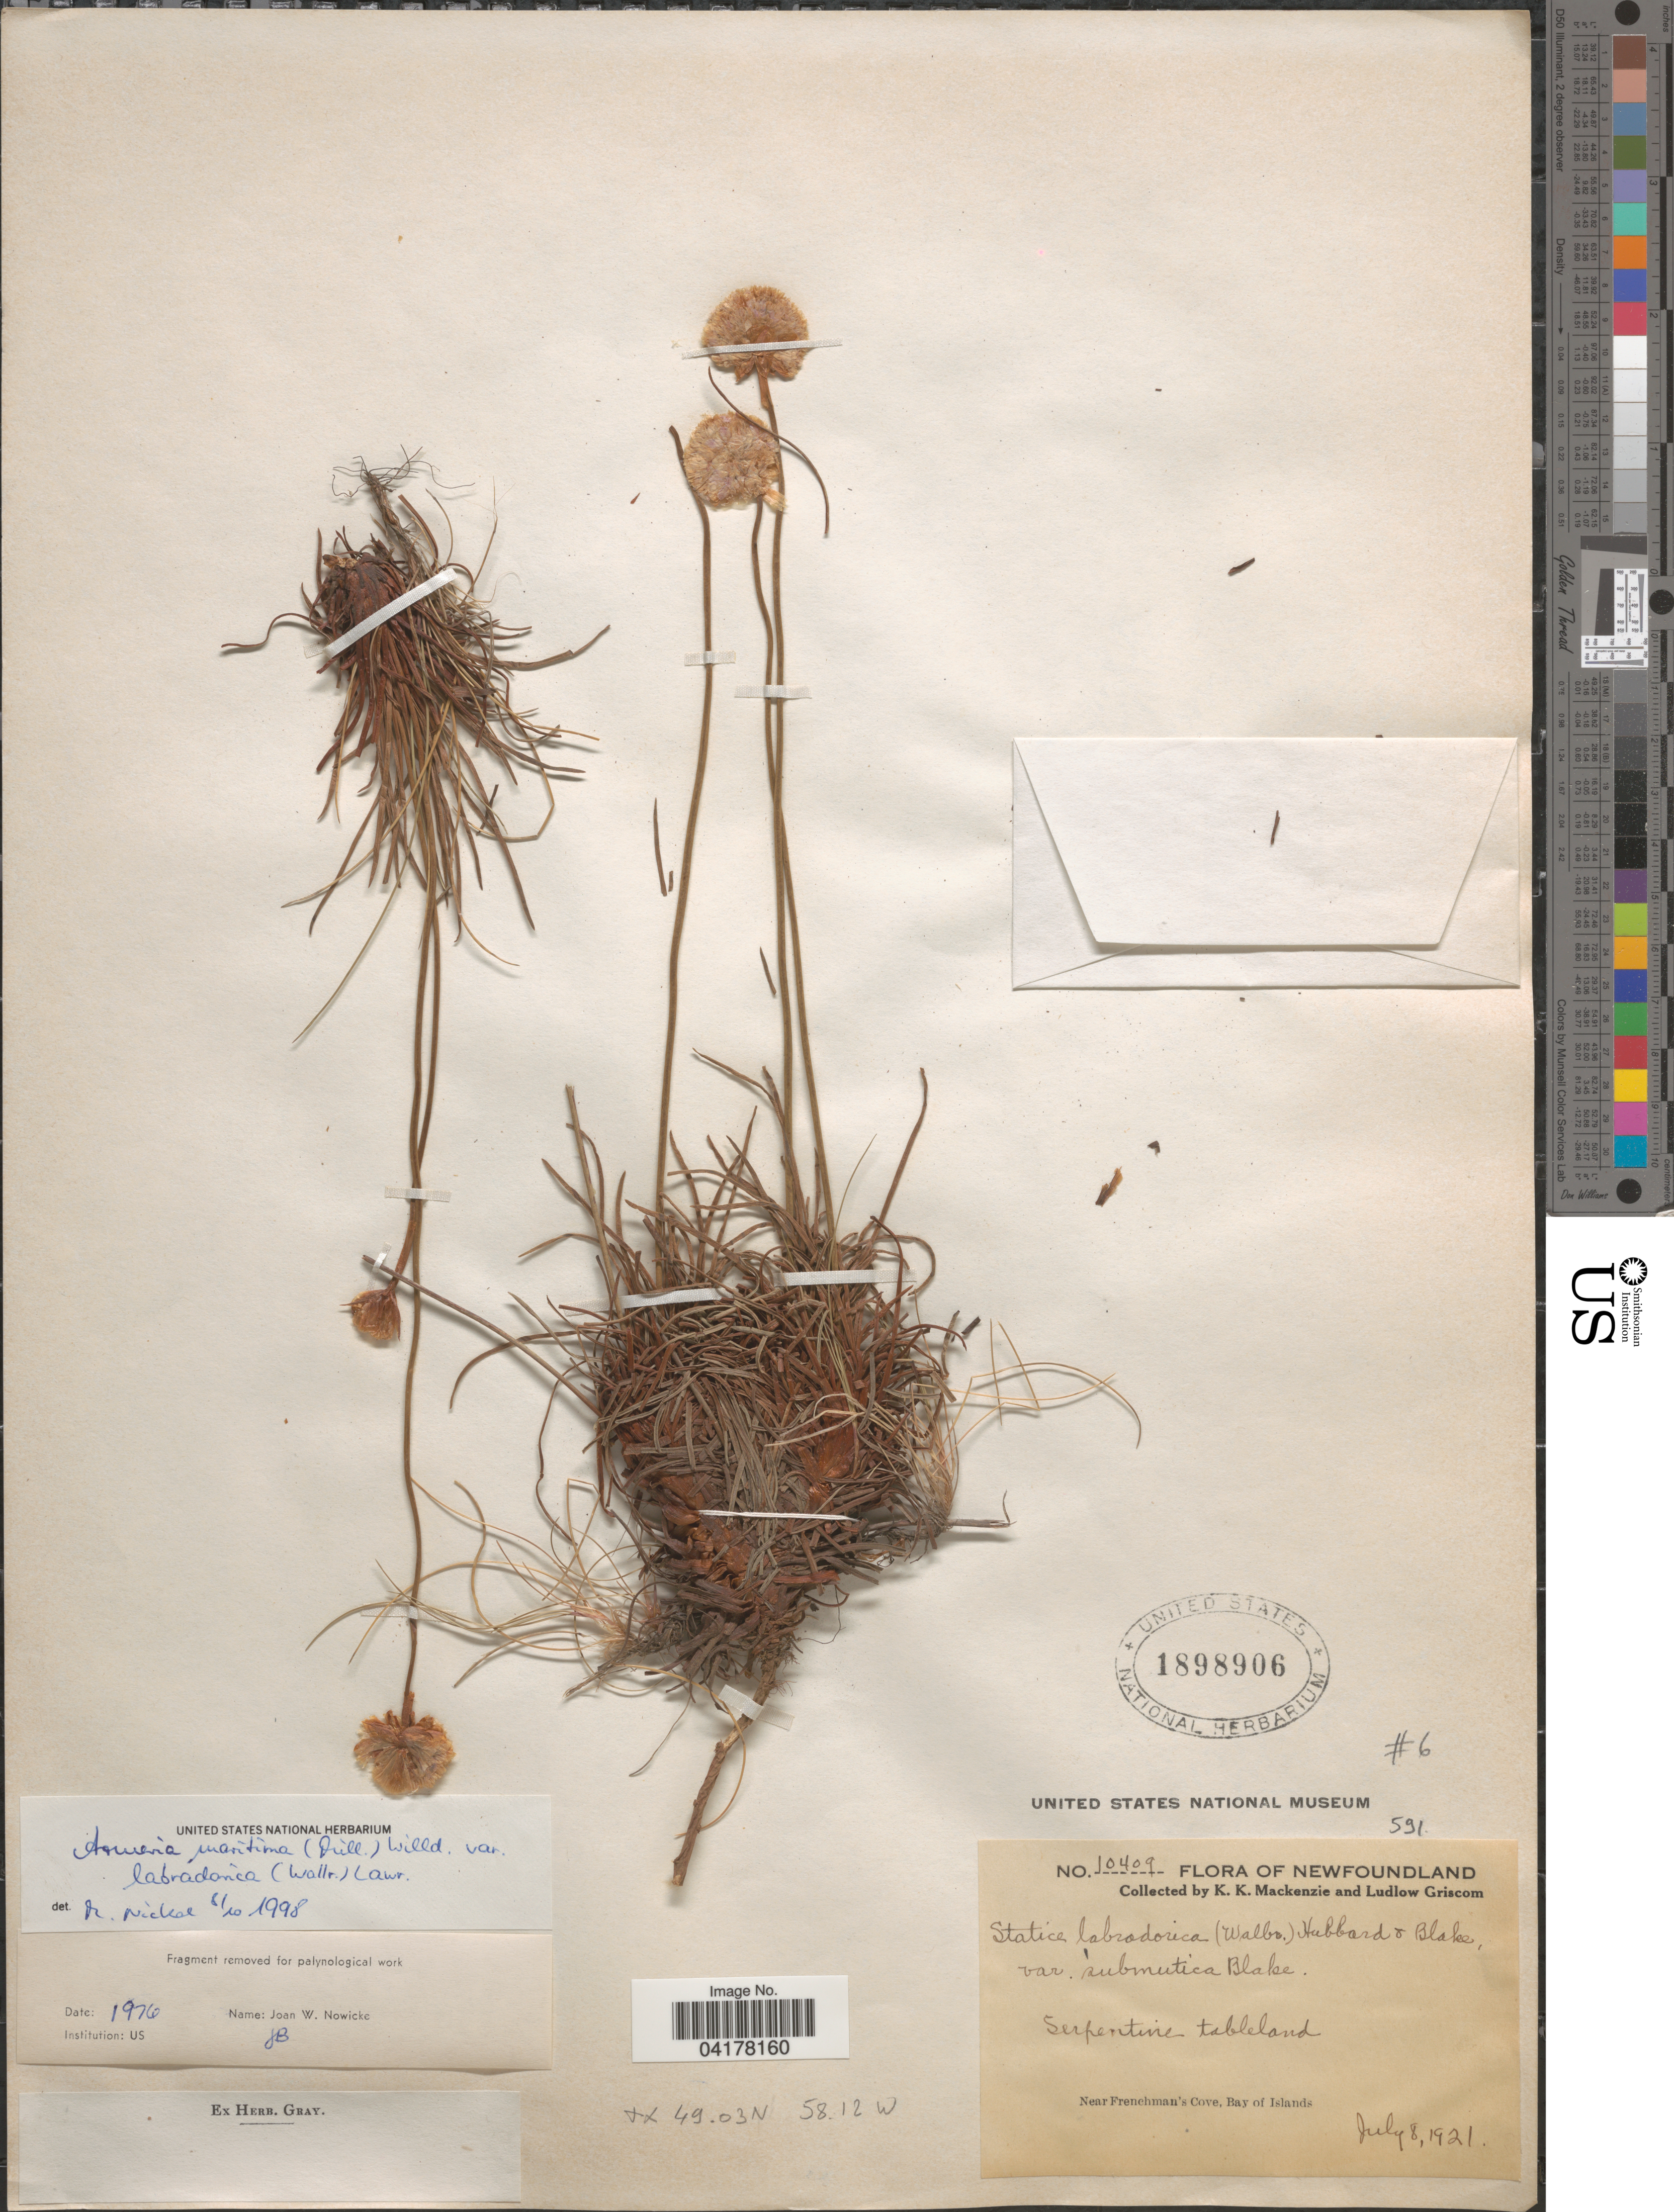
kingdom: Plantae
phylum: Tracheophyta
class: Magnoliopsida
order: Caryophyllales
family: Plumbaginaceae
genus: Armeria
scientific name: Armeria maritima subsp. sibirica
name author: (Turcz. ex Boiss.) Nyman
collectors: K. K. Mackenzie & L. Griscom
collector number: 10409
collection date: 1921-07-08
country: Canada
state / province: Newfoundland and Labrador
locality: Serpentine tableland. Near Frenchman's Cove, Bay of Islands.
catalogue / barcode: US 1898906